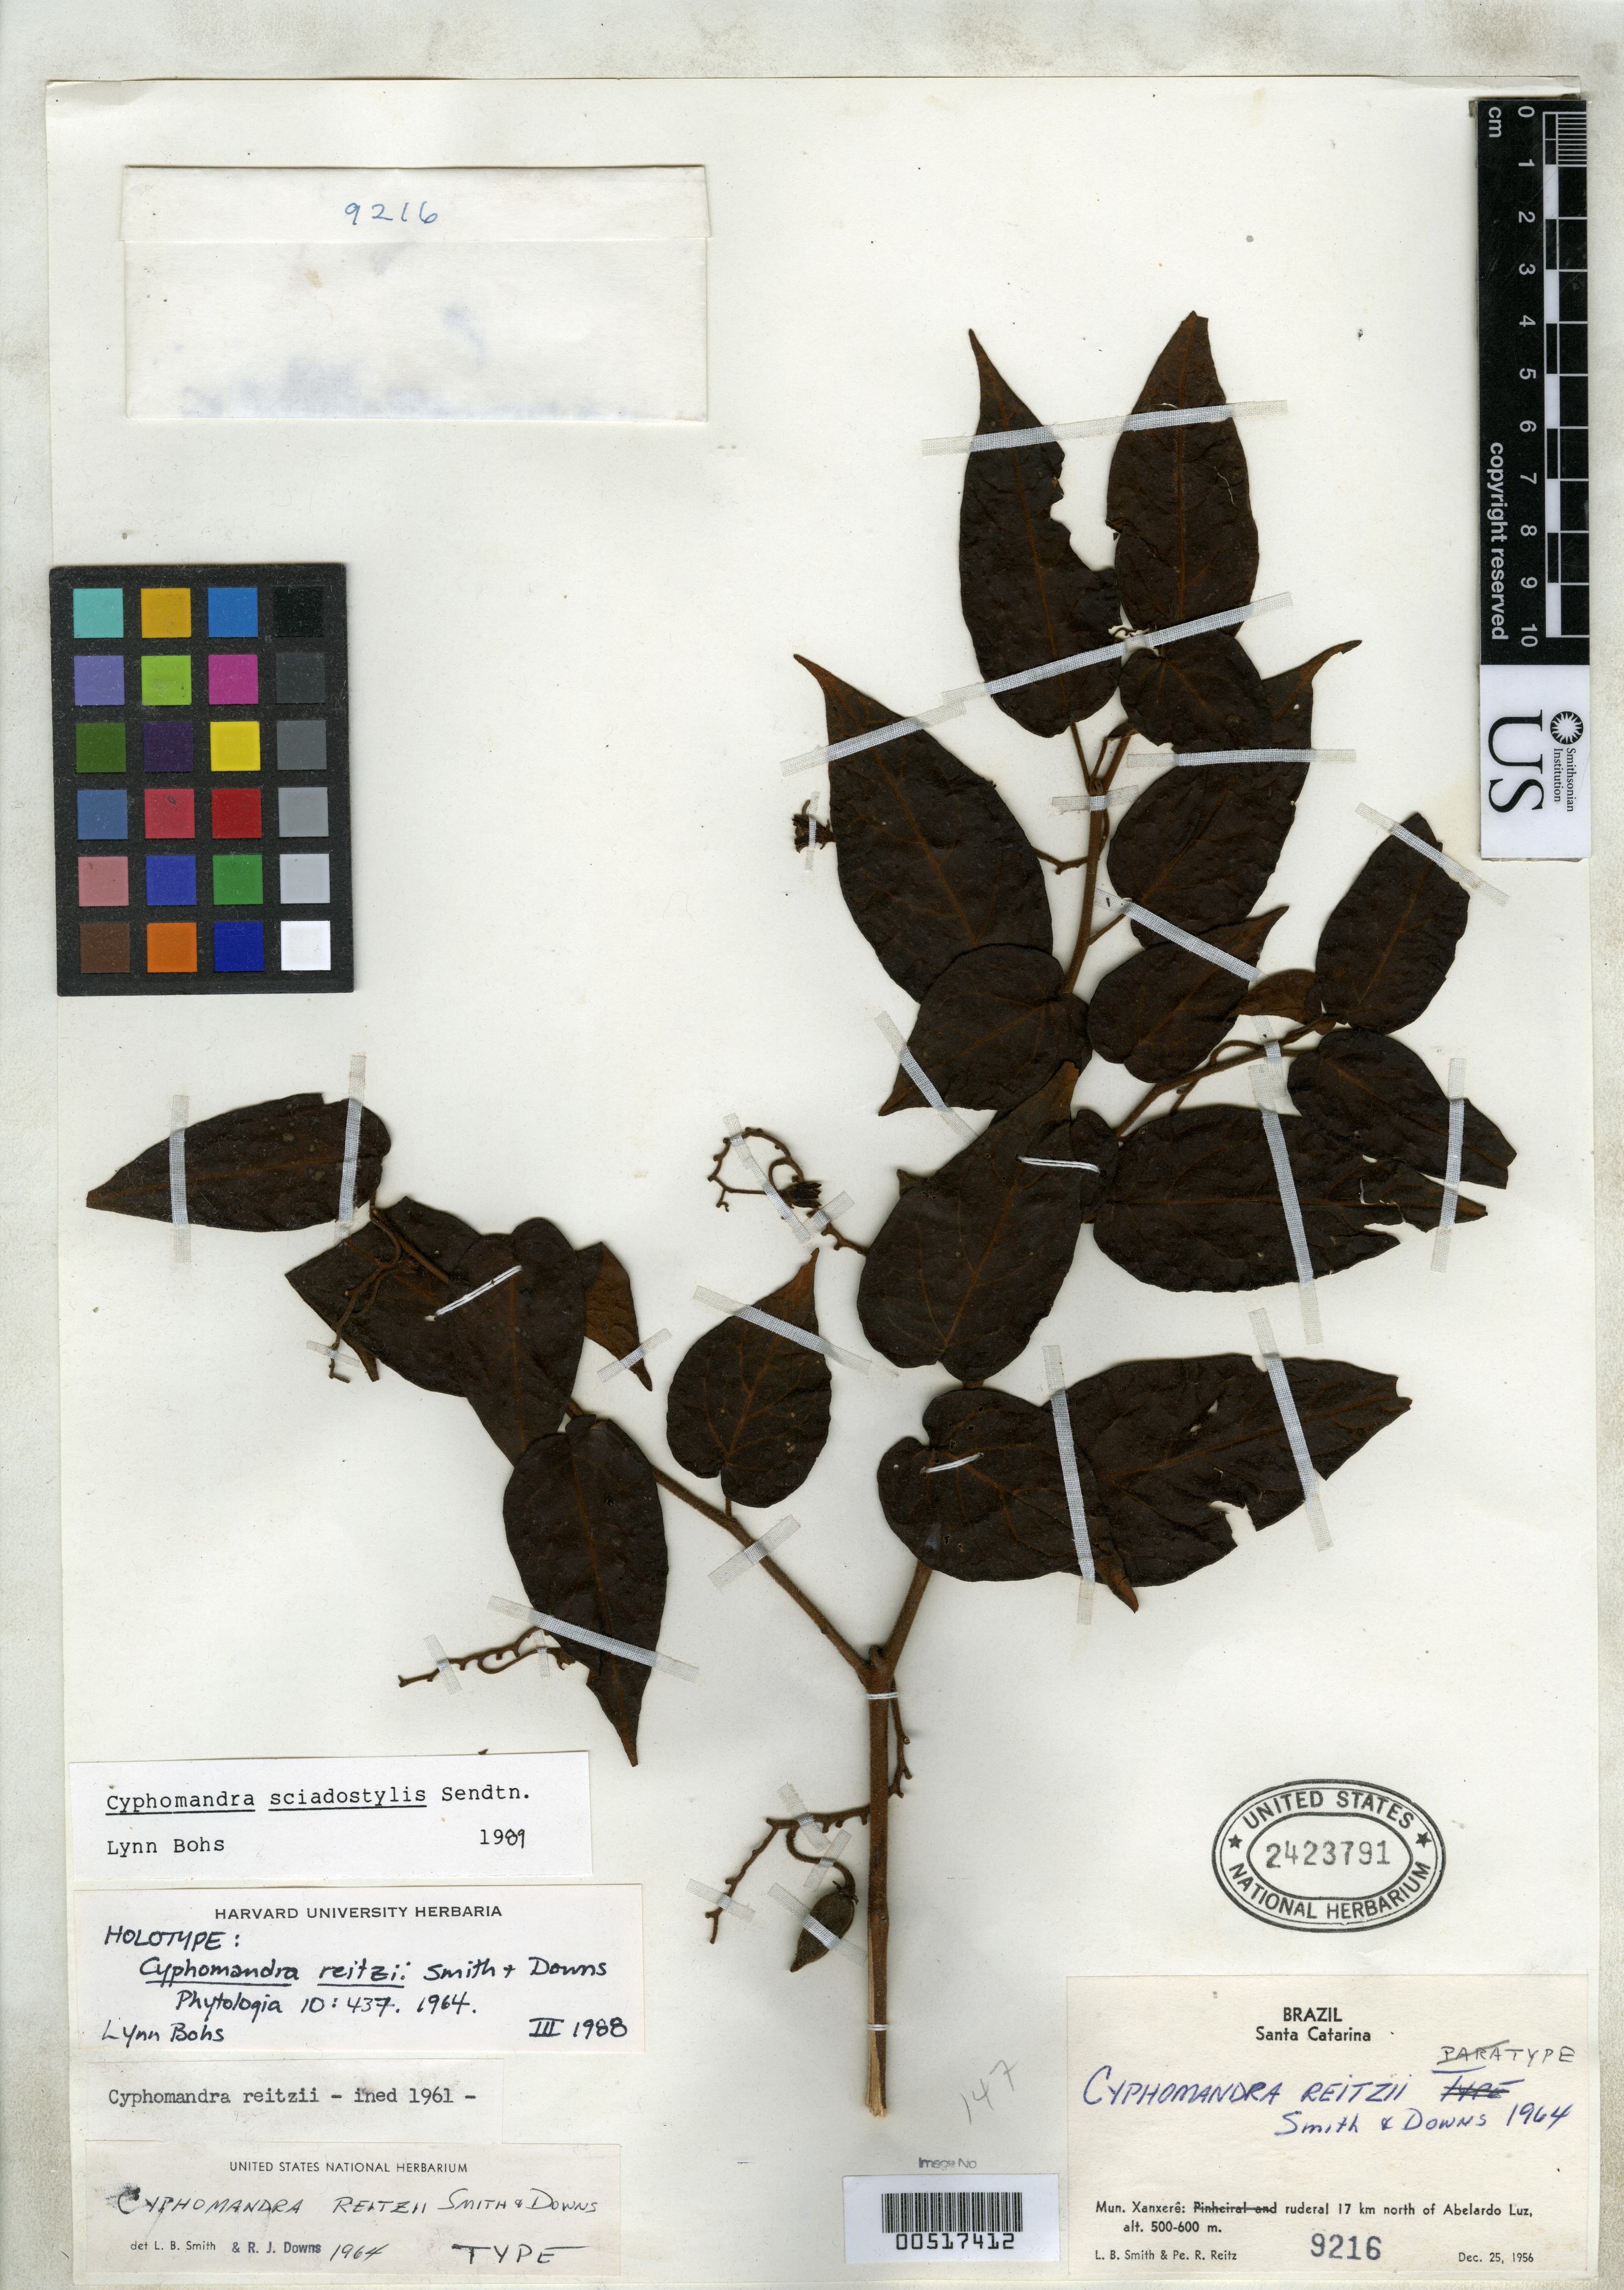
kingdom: Plantae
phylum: Tracheophyta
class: Magnoliopsida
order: Solanales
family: Solanaceae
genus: Cyphomandra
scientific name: Cyphomandra reitzii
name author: L.B. Sm. & Downs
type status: Holotype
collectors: L. Smith & R. Reitz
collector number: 9216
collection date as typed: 25 Dec 1956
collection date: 1956-12-25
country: Brazil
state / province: Santa Catarina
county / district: Xanxerê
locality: Ruderal 17 kms of Abelardo Luz.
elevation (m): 500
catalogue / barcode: US 2423791